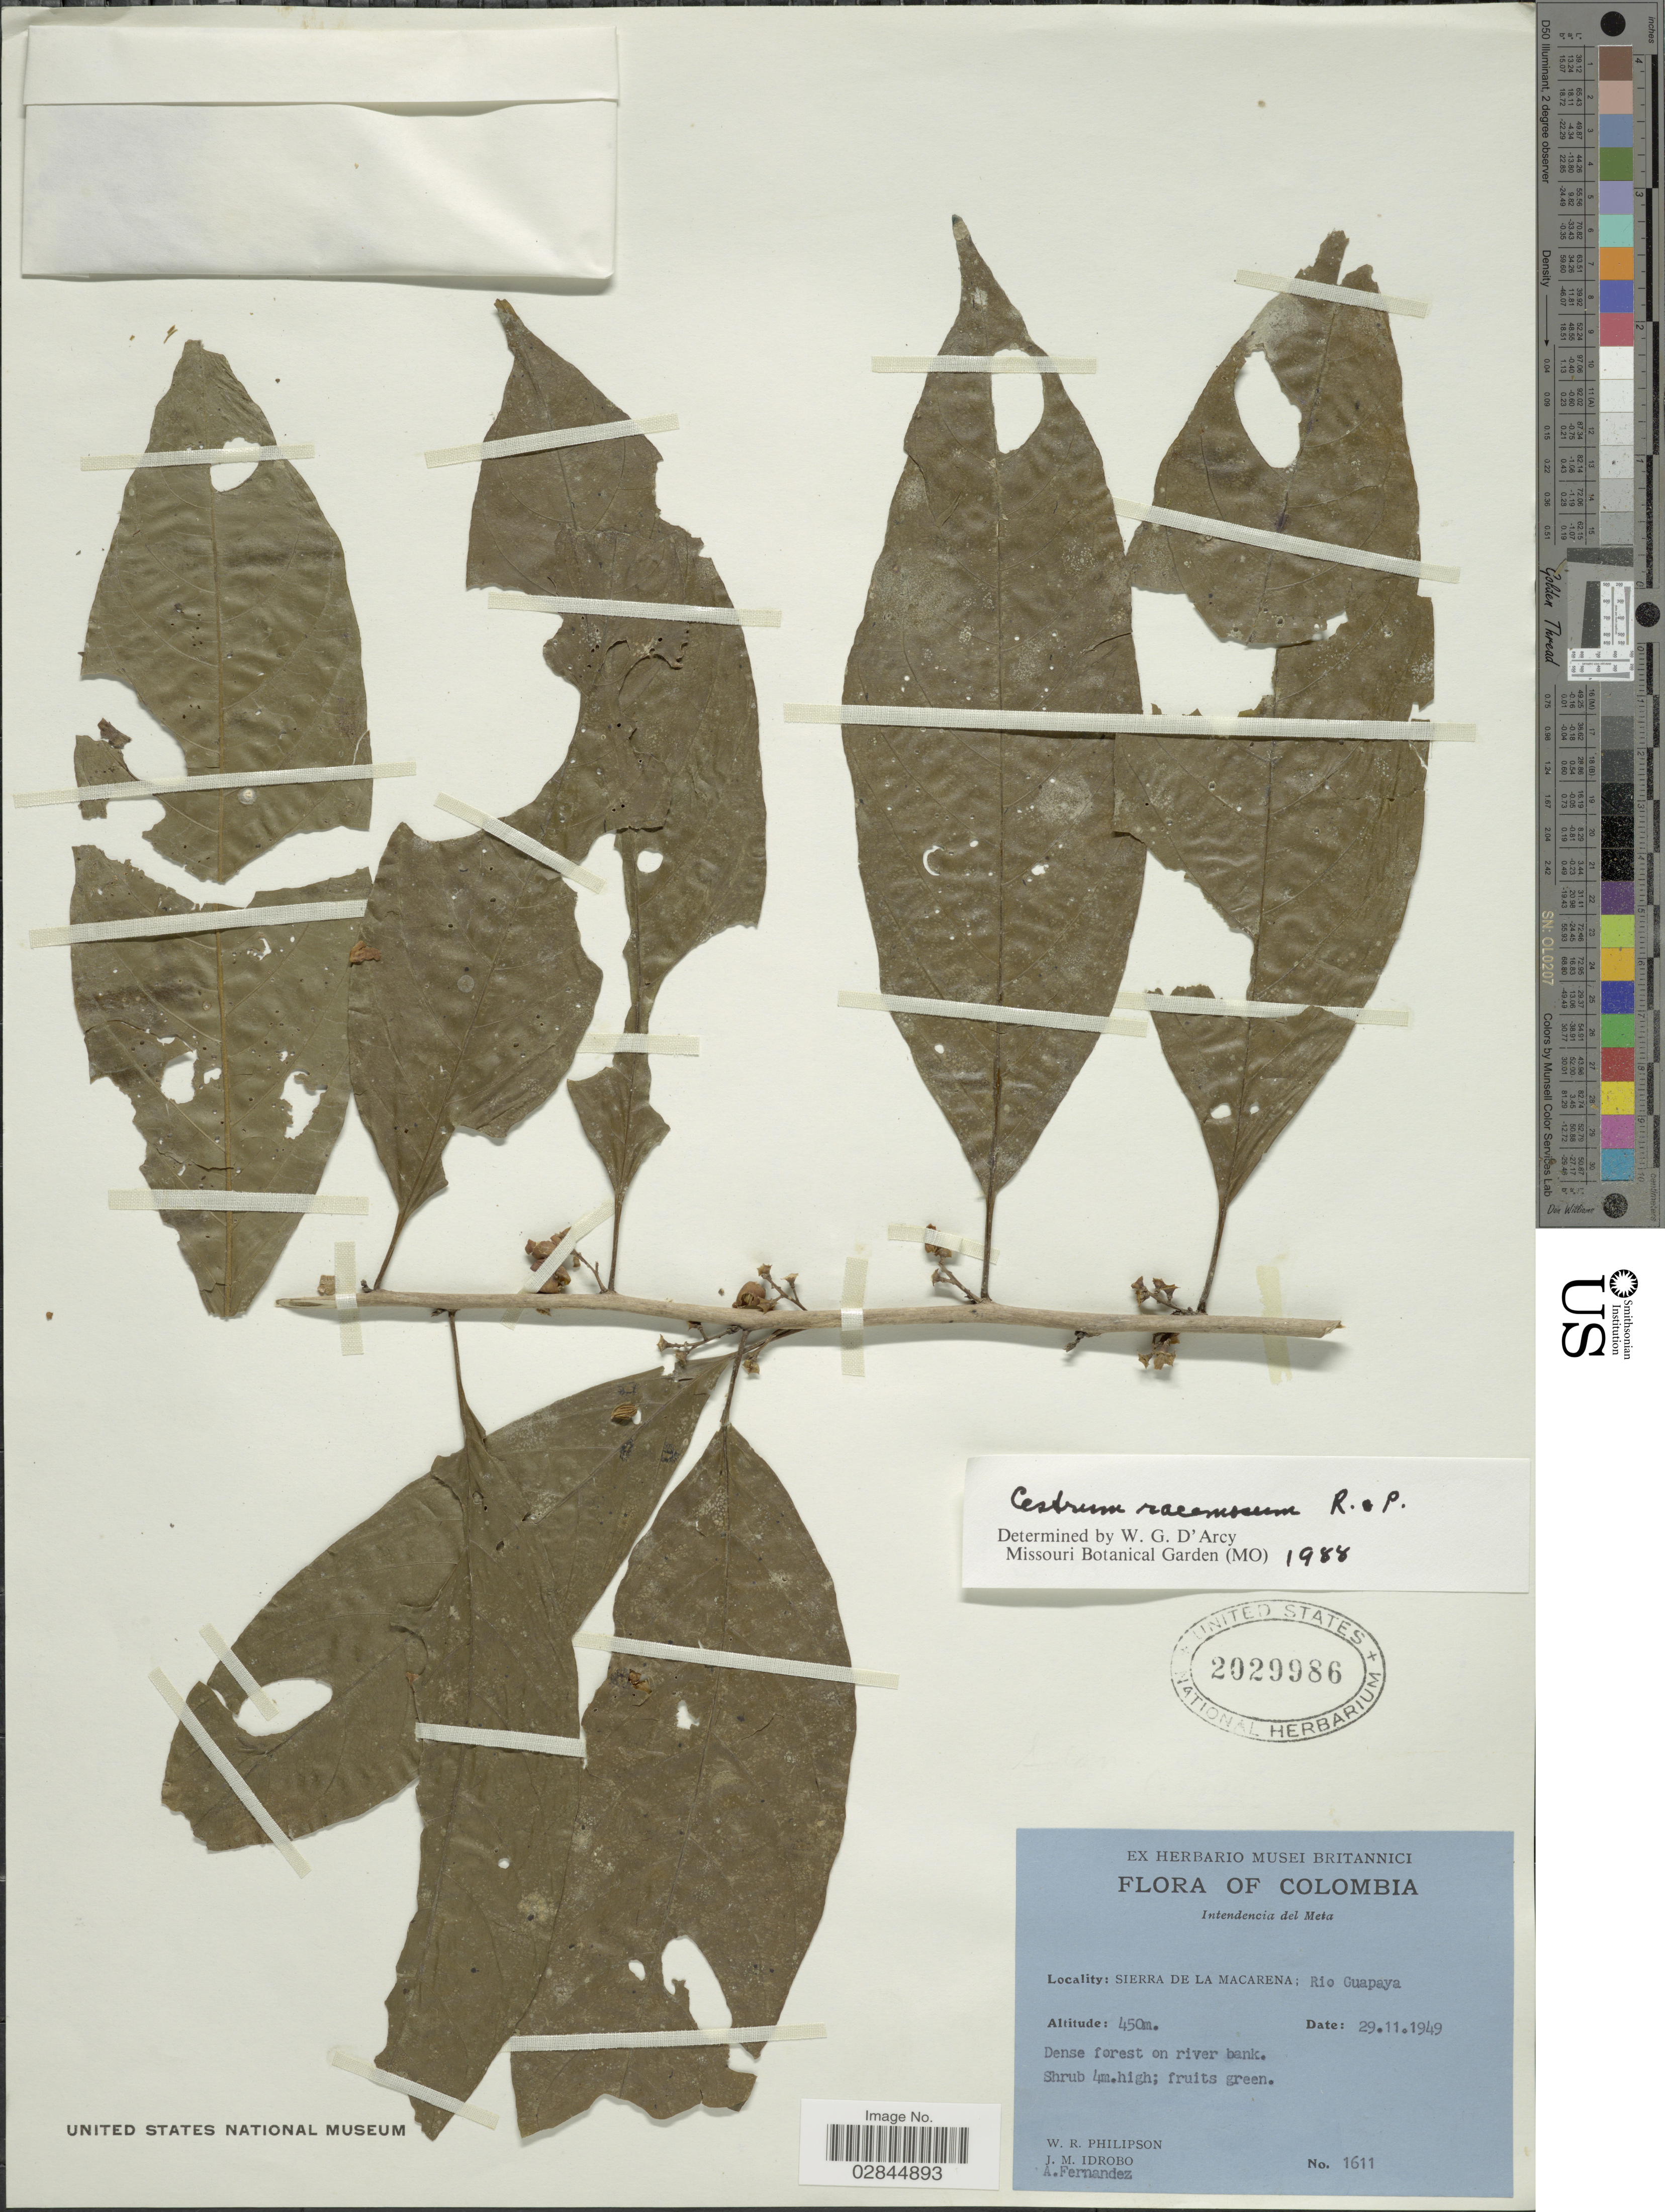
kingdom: Plantae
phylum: Tracheophyta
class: Magnoliopsida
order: Solanales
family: Solanaceae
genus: Cestrum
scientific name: Cestrum racemosum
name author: Ruiz & Pav.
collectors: W. R. Philipson, J. M. Idrobo & A. Fernandez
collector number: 1611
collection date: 1949-11-29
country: Colombia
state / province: Meta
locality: Intendencia del Meta. Sierra de la Macarena: Rio Cuapaya.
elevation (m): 450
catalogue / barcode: US 2029986